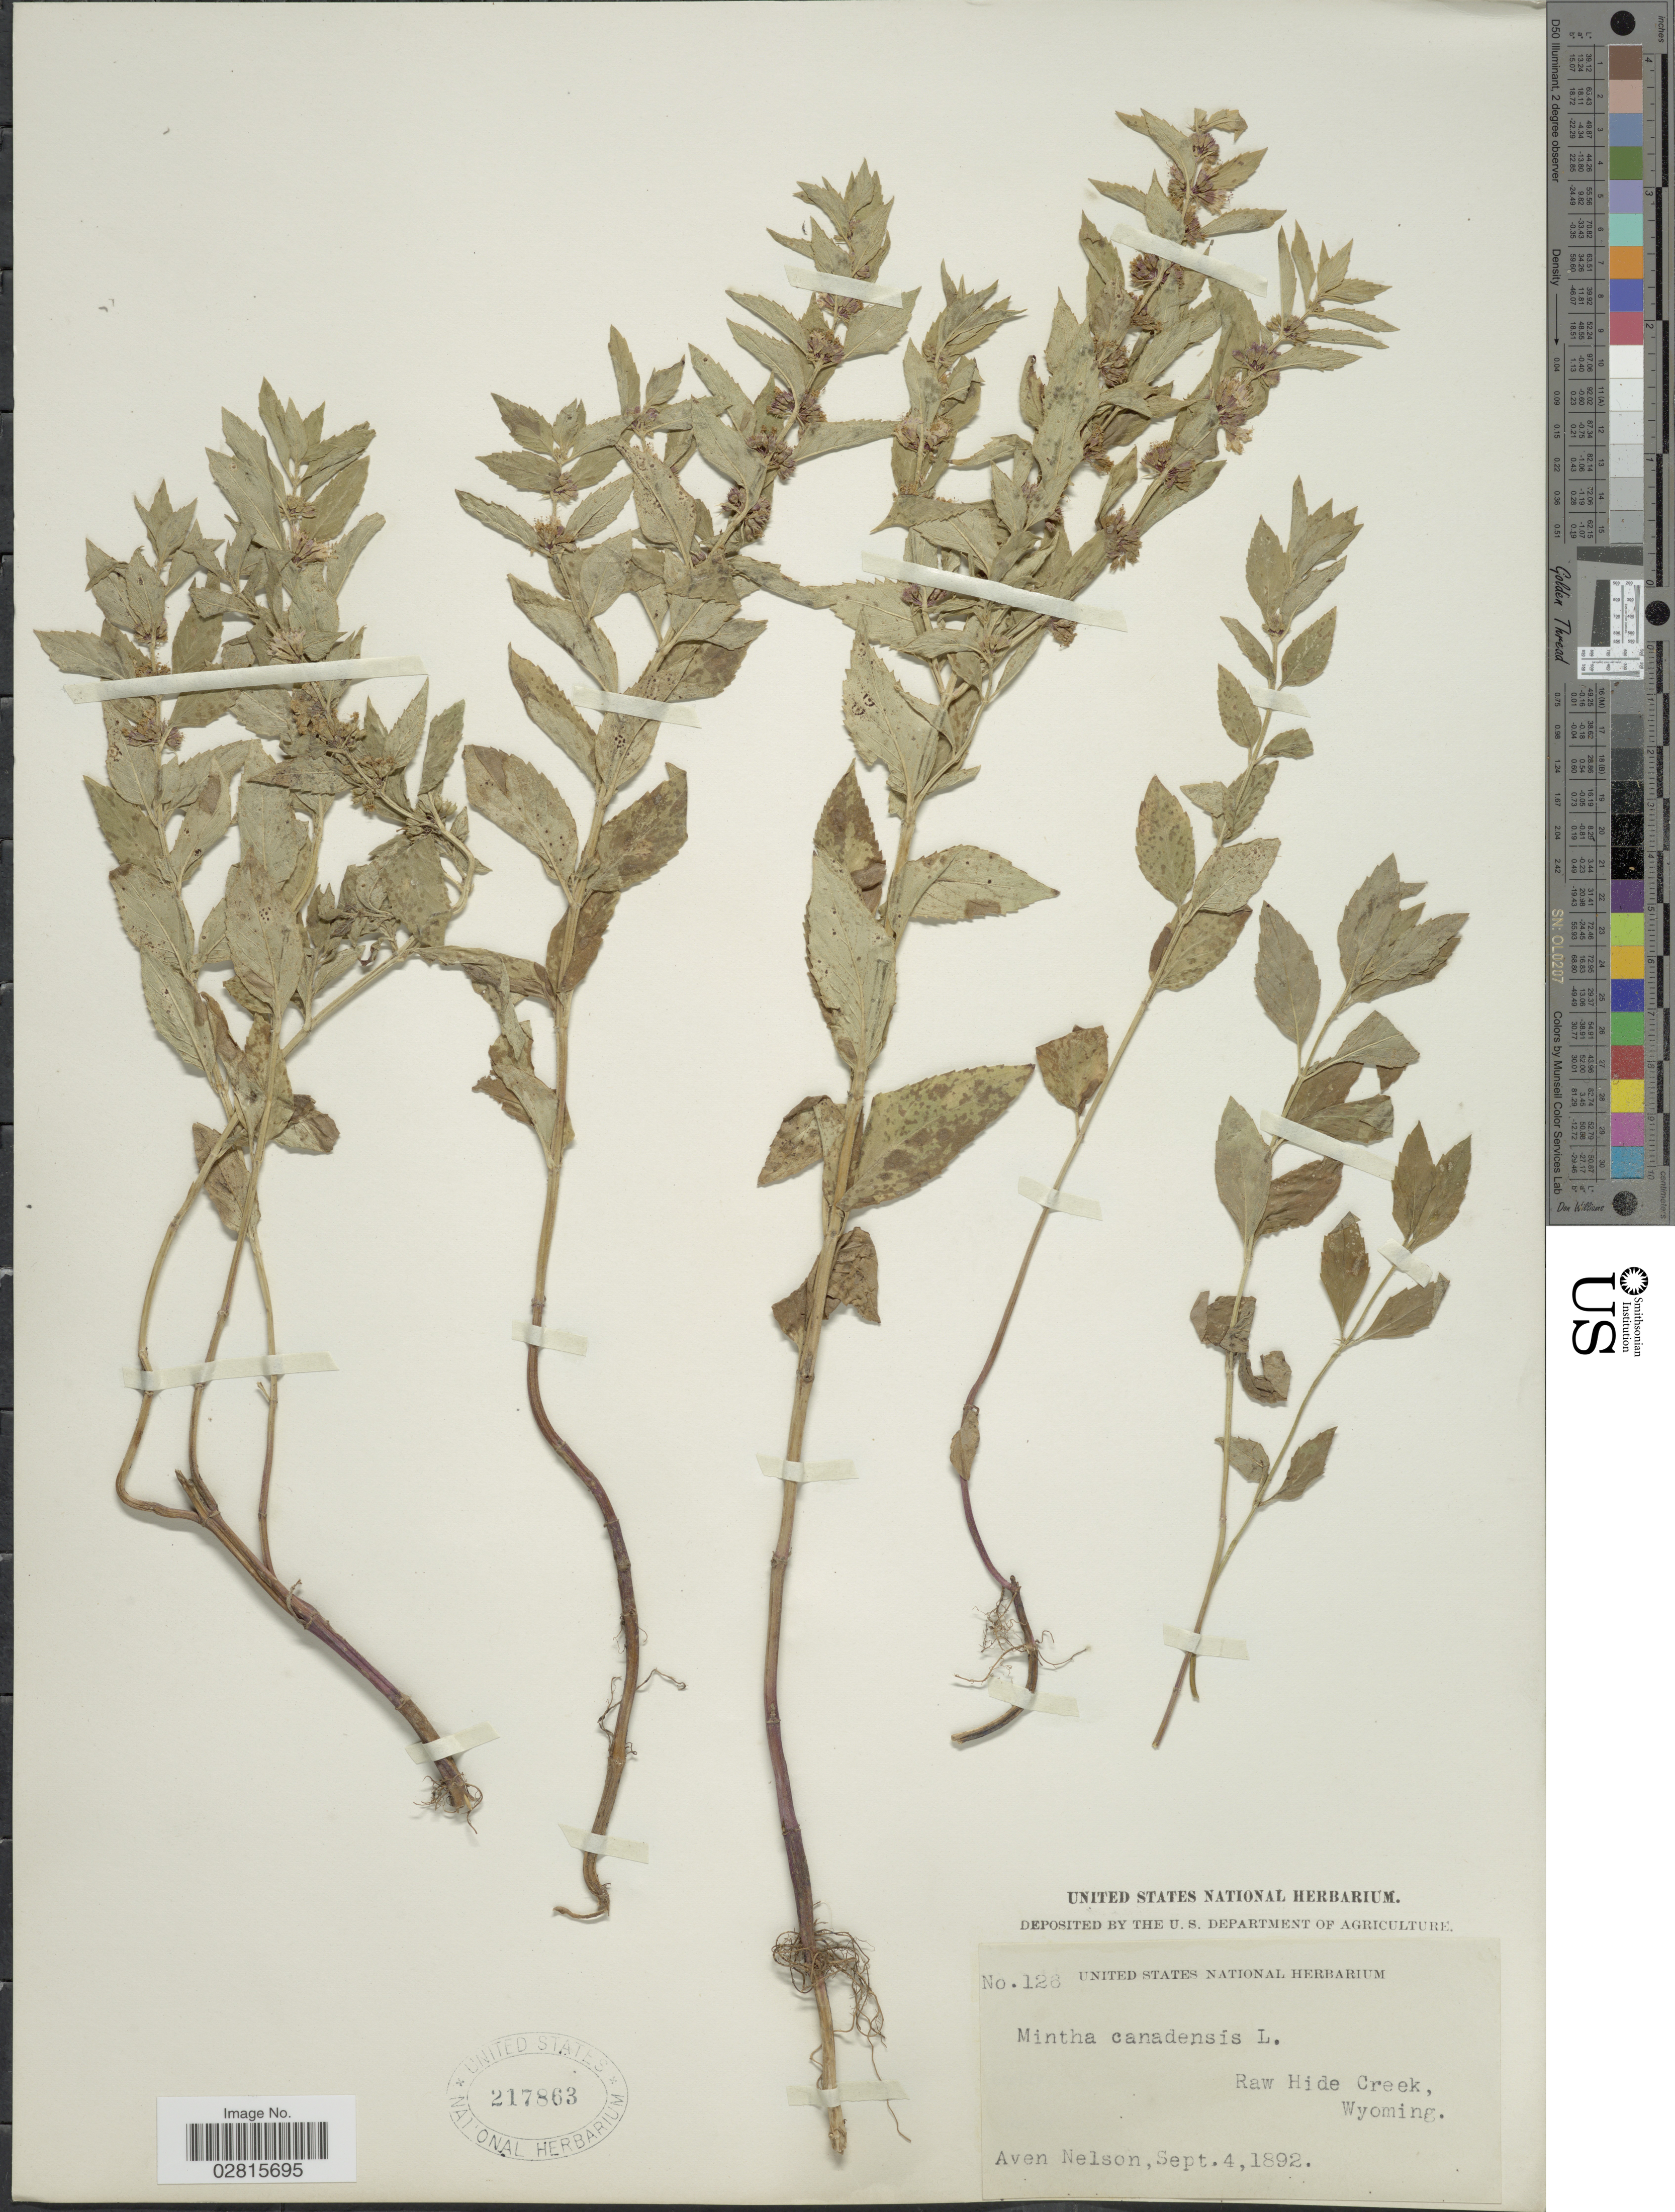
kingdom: Plantae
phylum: Tracheophyta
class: Magnoliopsida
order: Lamiales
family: Lamiaceae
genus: Mentha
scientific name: Mentha penardii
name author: (Briq.) Rydb.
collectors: A. Nelson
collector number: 126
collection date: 1892-09-04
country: United States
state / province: Wyoming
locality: Raw Hide Creek.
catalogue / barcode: US 217863